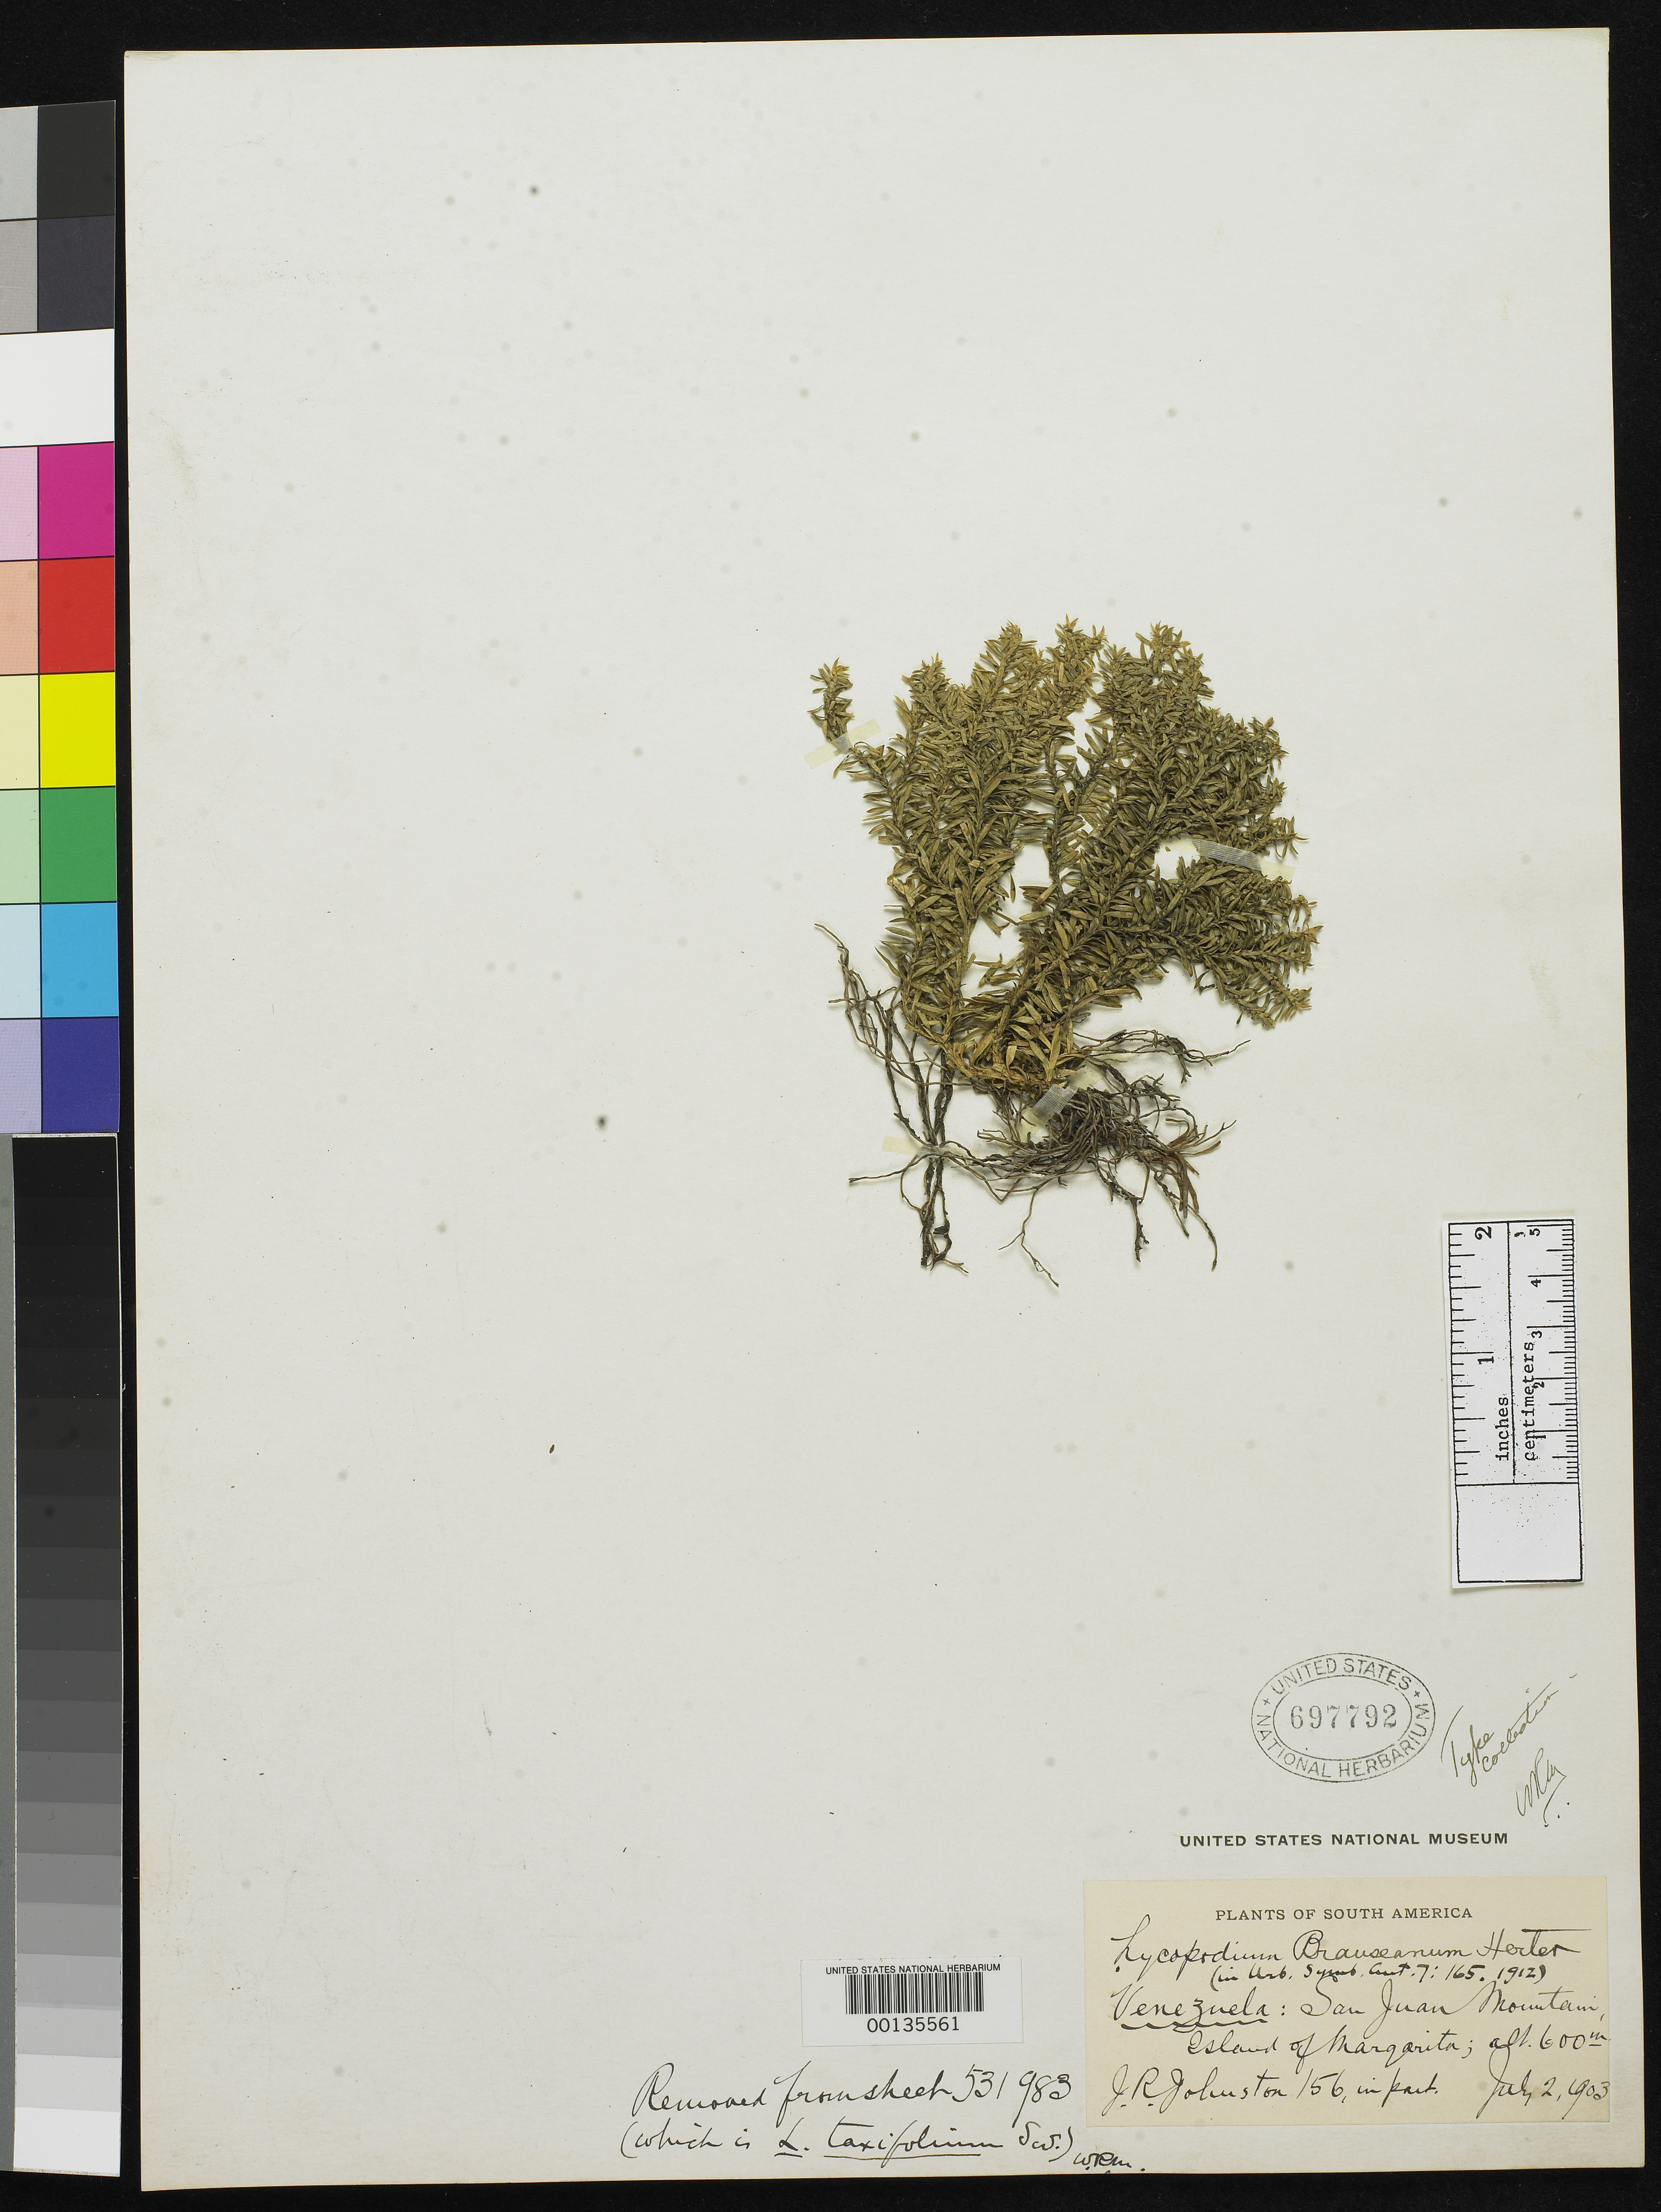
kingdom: Plantae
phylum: Tracheophyta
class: Lycopodiopsida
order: Lycopodiales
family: Lycopodiaceae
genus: Lycopodium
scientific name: Lycopodium brauseanum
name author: Herter in Urb.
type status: Type Collection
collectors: J. Johnston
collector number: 56 PP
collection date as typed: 02 Jul 1903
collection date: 1903-07-02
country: Venezuela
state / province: Nueva Esparta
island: Margarita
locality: Margarita Island, San Juan Mountain.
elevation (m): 600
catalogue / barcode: US 697792